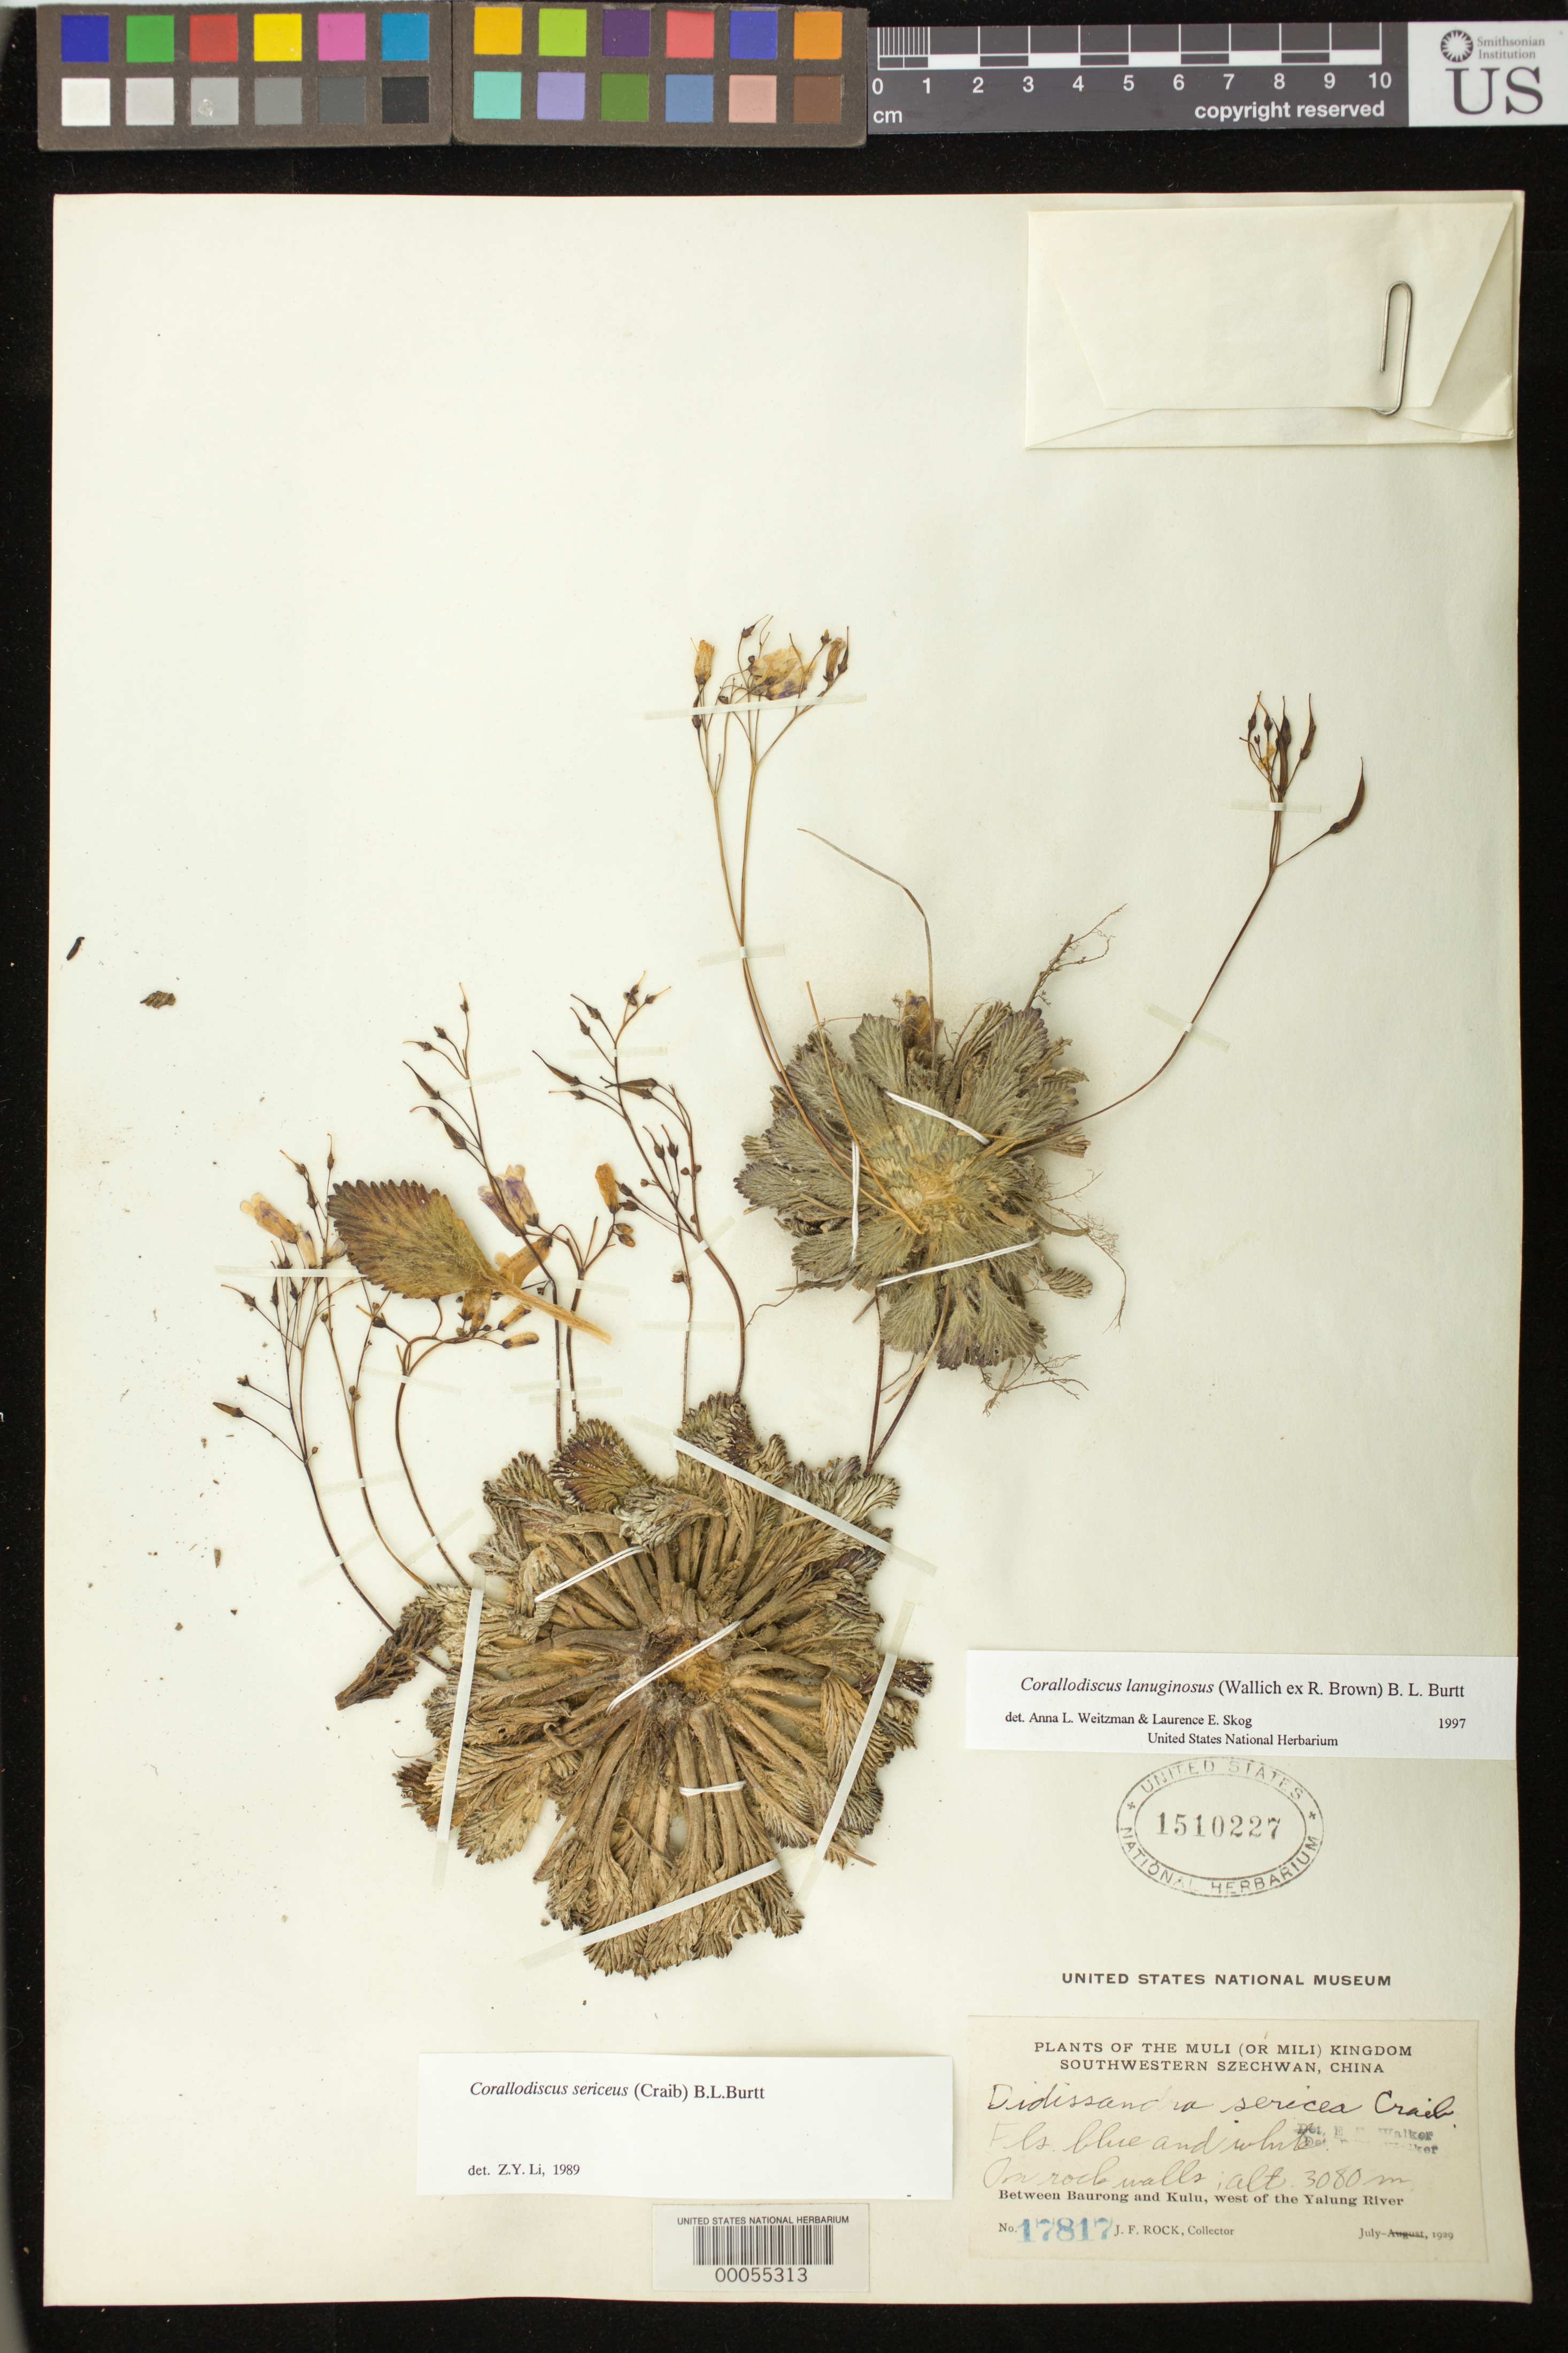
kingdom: Plantae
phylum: Tracheophyta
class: Magnoliopsida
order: Lamiales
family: Gesneriaceae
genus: Corallodiscus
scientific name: Corallodiscus sericeus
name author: (Craib) B.L. Burtt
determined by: Li, Z. Y.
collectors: J. F. Rock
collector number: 17817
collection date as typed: Jul 1929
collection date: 1929-07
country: China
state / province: Sichuan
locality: Between baurong and kulu, w of yalung river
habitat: On rock walls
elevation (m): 3080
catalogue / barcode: US 1510227